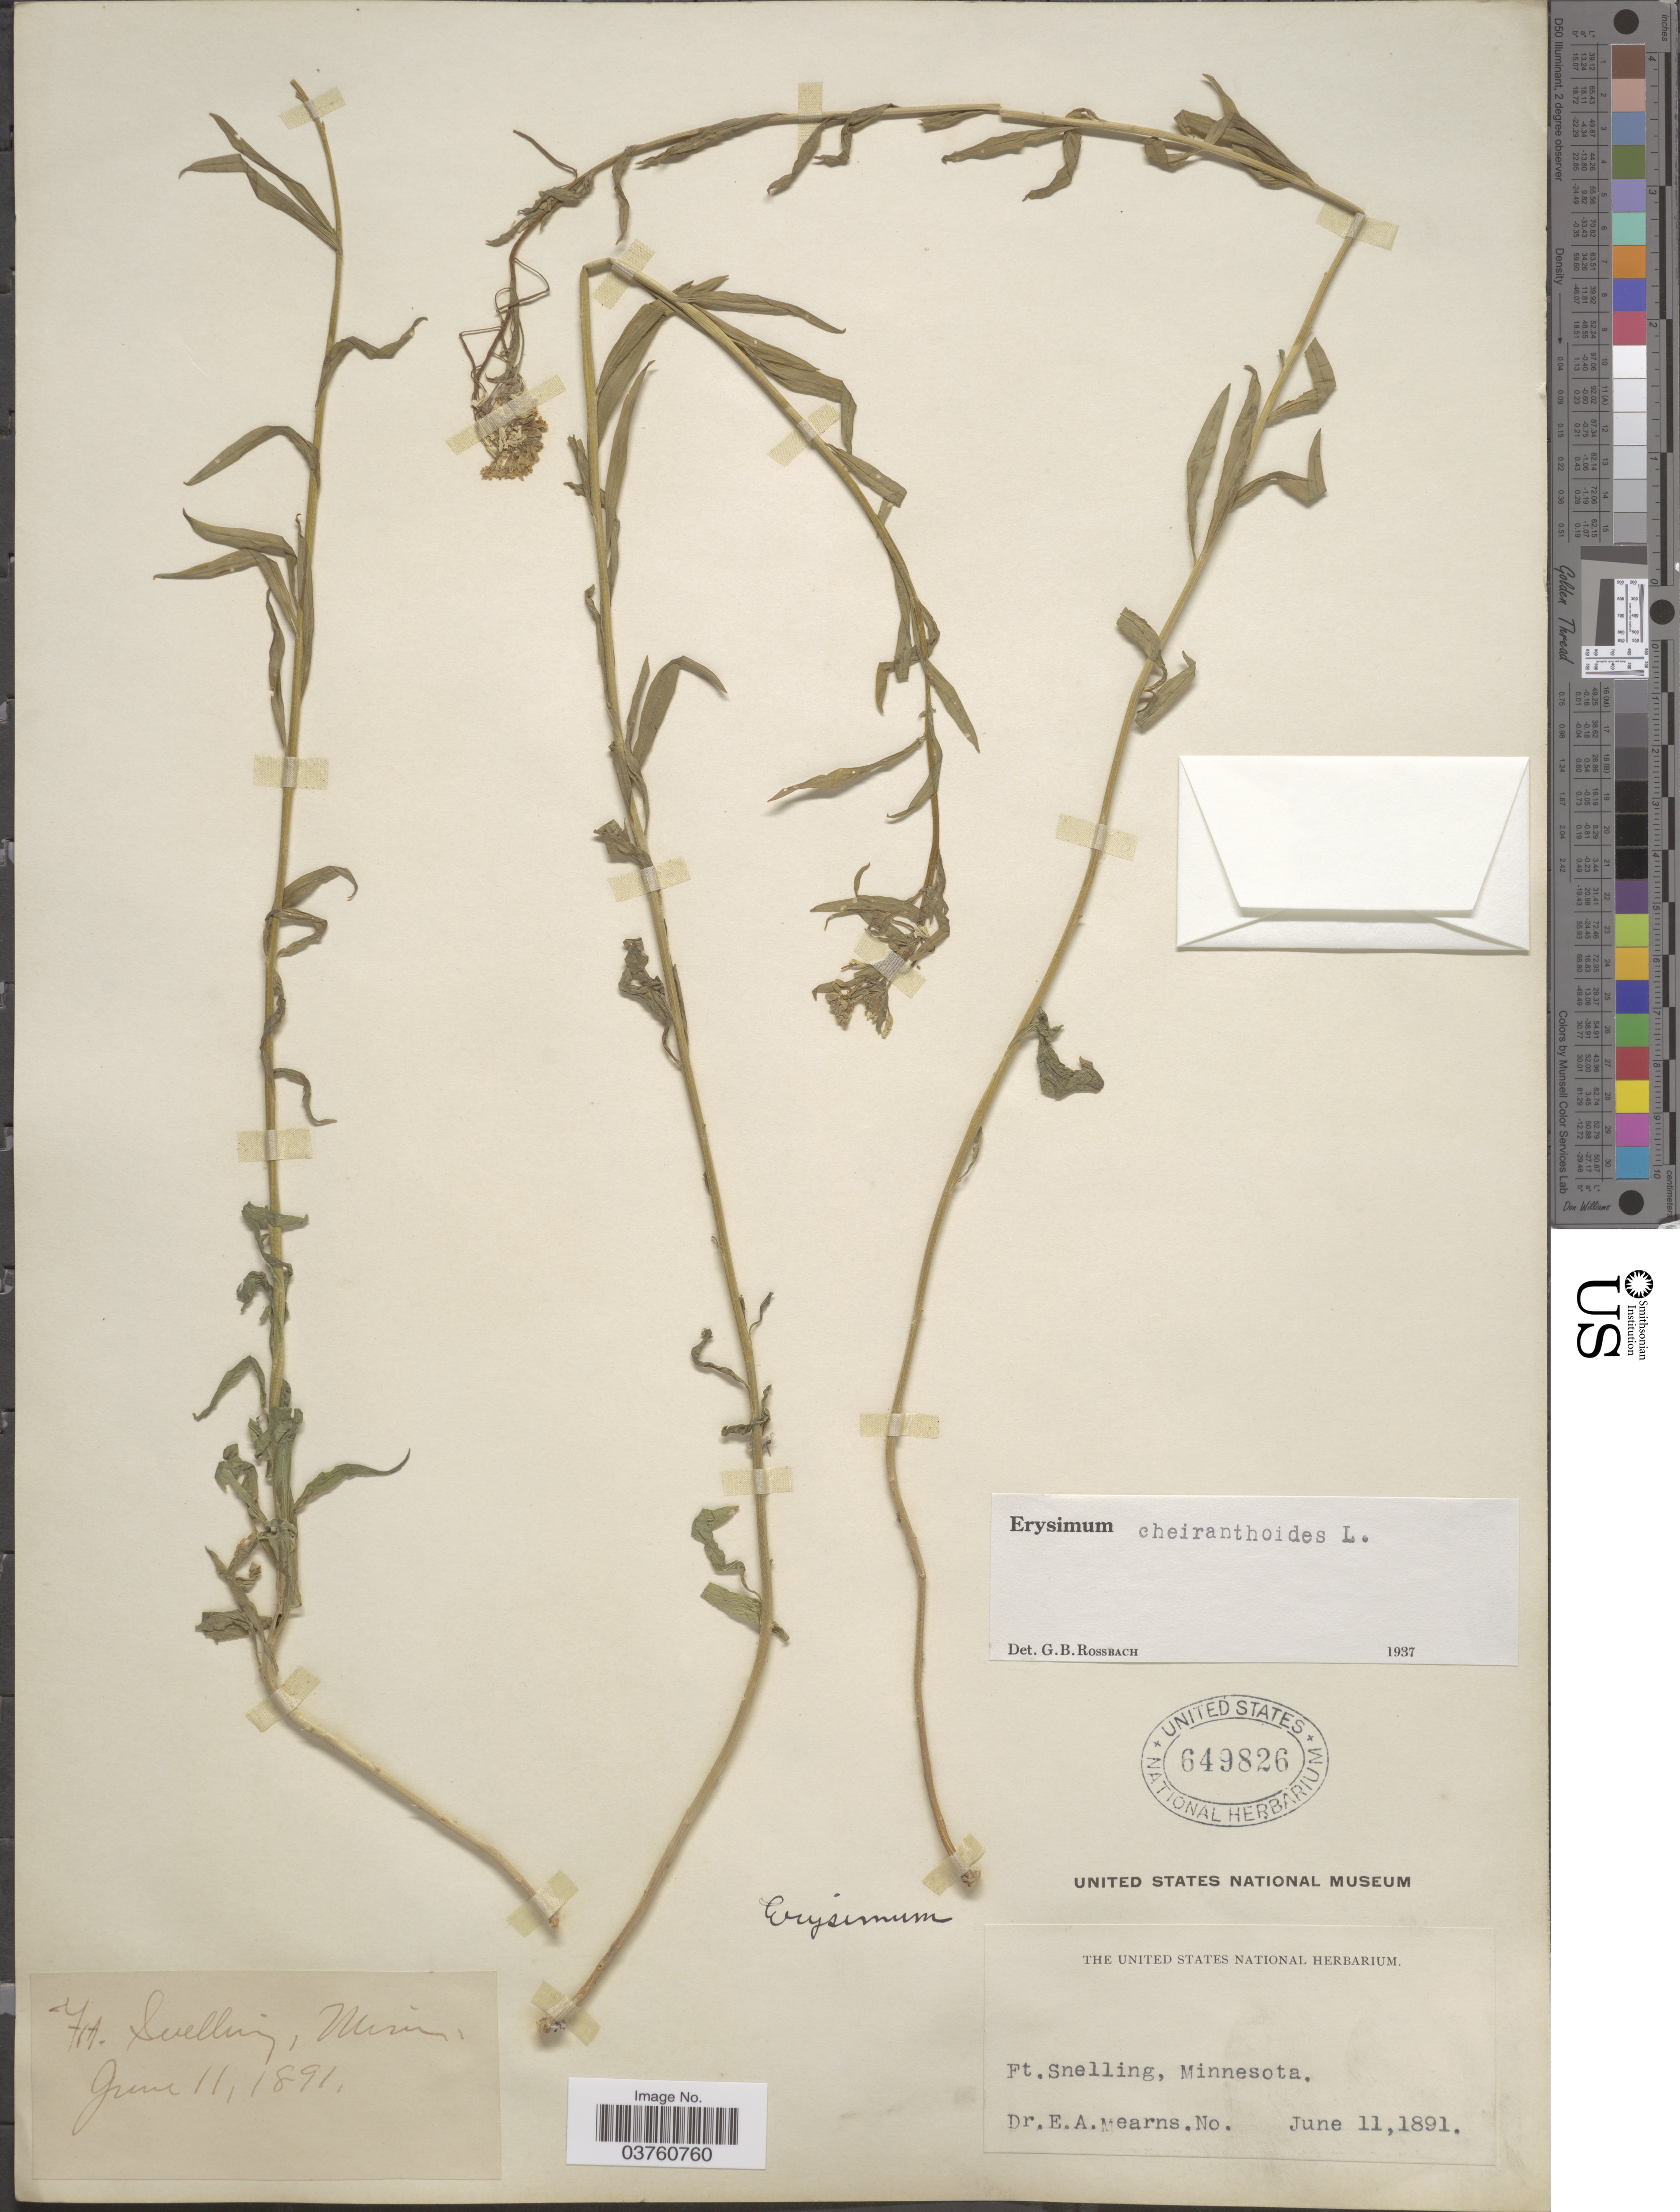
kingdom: Plantae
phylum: Tracheophyta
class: Magnoliopsida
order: Brassicales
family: Brassicaceae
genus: Erysimum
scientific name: Erysimum cheiranthoides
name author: L.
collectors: E. A. Mearns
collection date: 1891-06-11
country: United States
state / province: Minnesota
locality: Ft. Snelling.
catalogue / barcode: US 649826